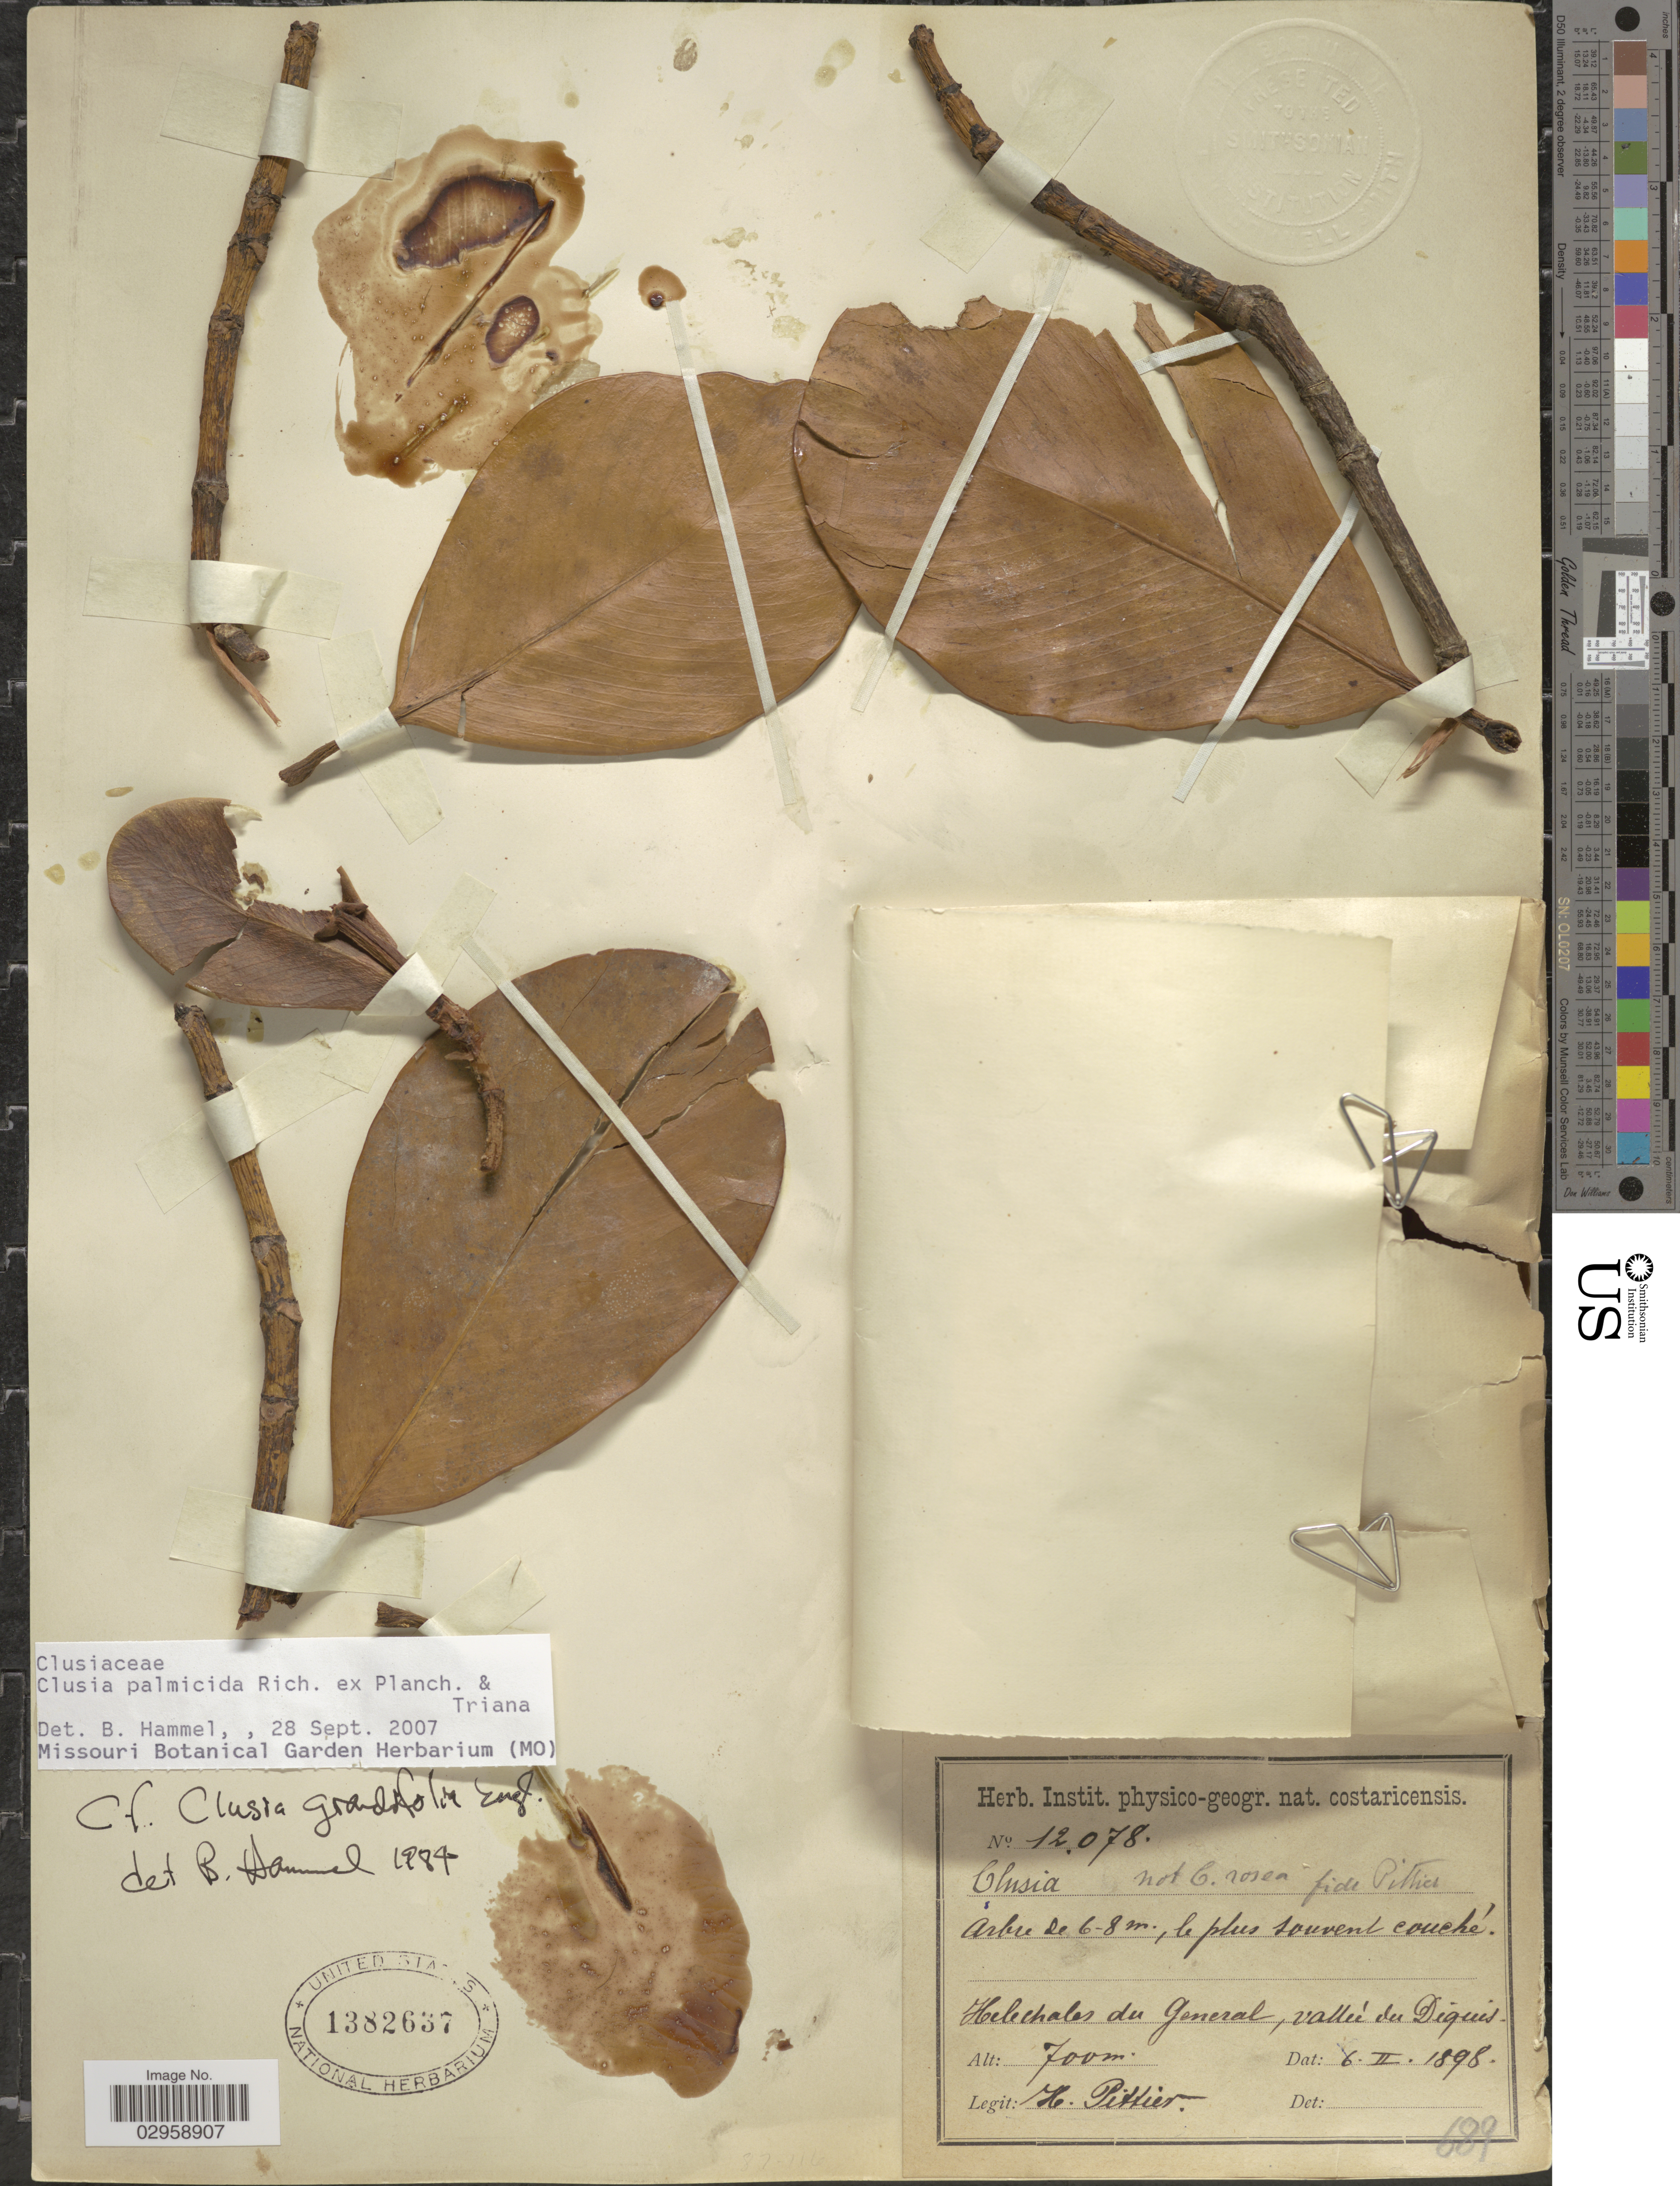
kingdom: Plantae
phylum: Tracheophyta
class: Magnoliopsida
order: Malpighiales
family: Clusiaceae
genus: Clusia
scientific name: Clusia palmicida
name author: Rich.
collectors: H. F. Pittier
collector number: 12078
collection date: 1898-02-06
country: Costa Rica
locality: Helechales du General, vallée du Diquis.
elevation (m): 700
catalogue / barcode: US 1382637